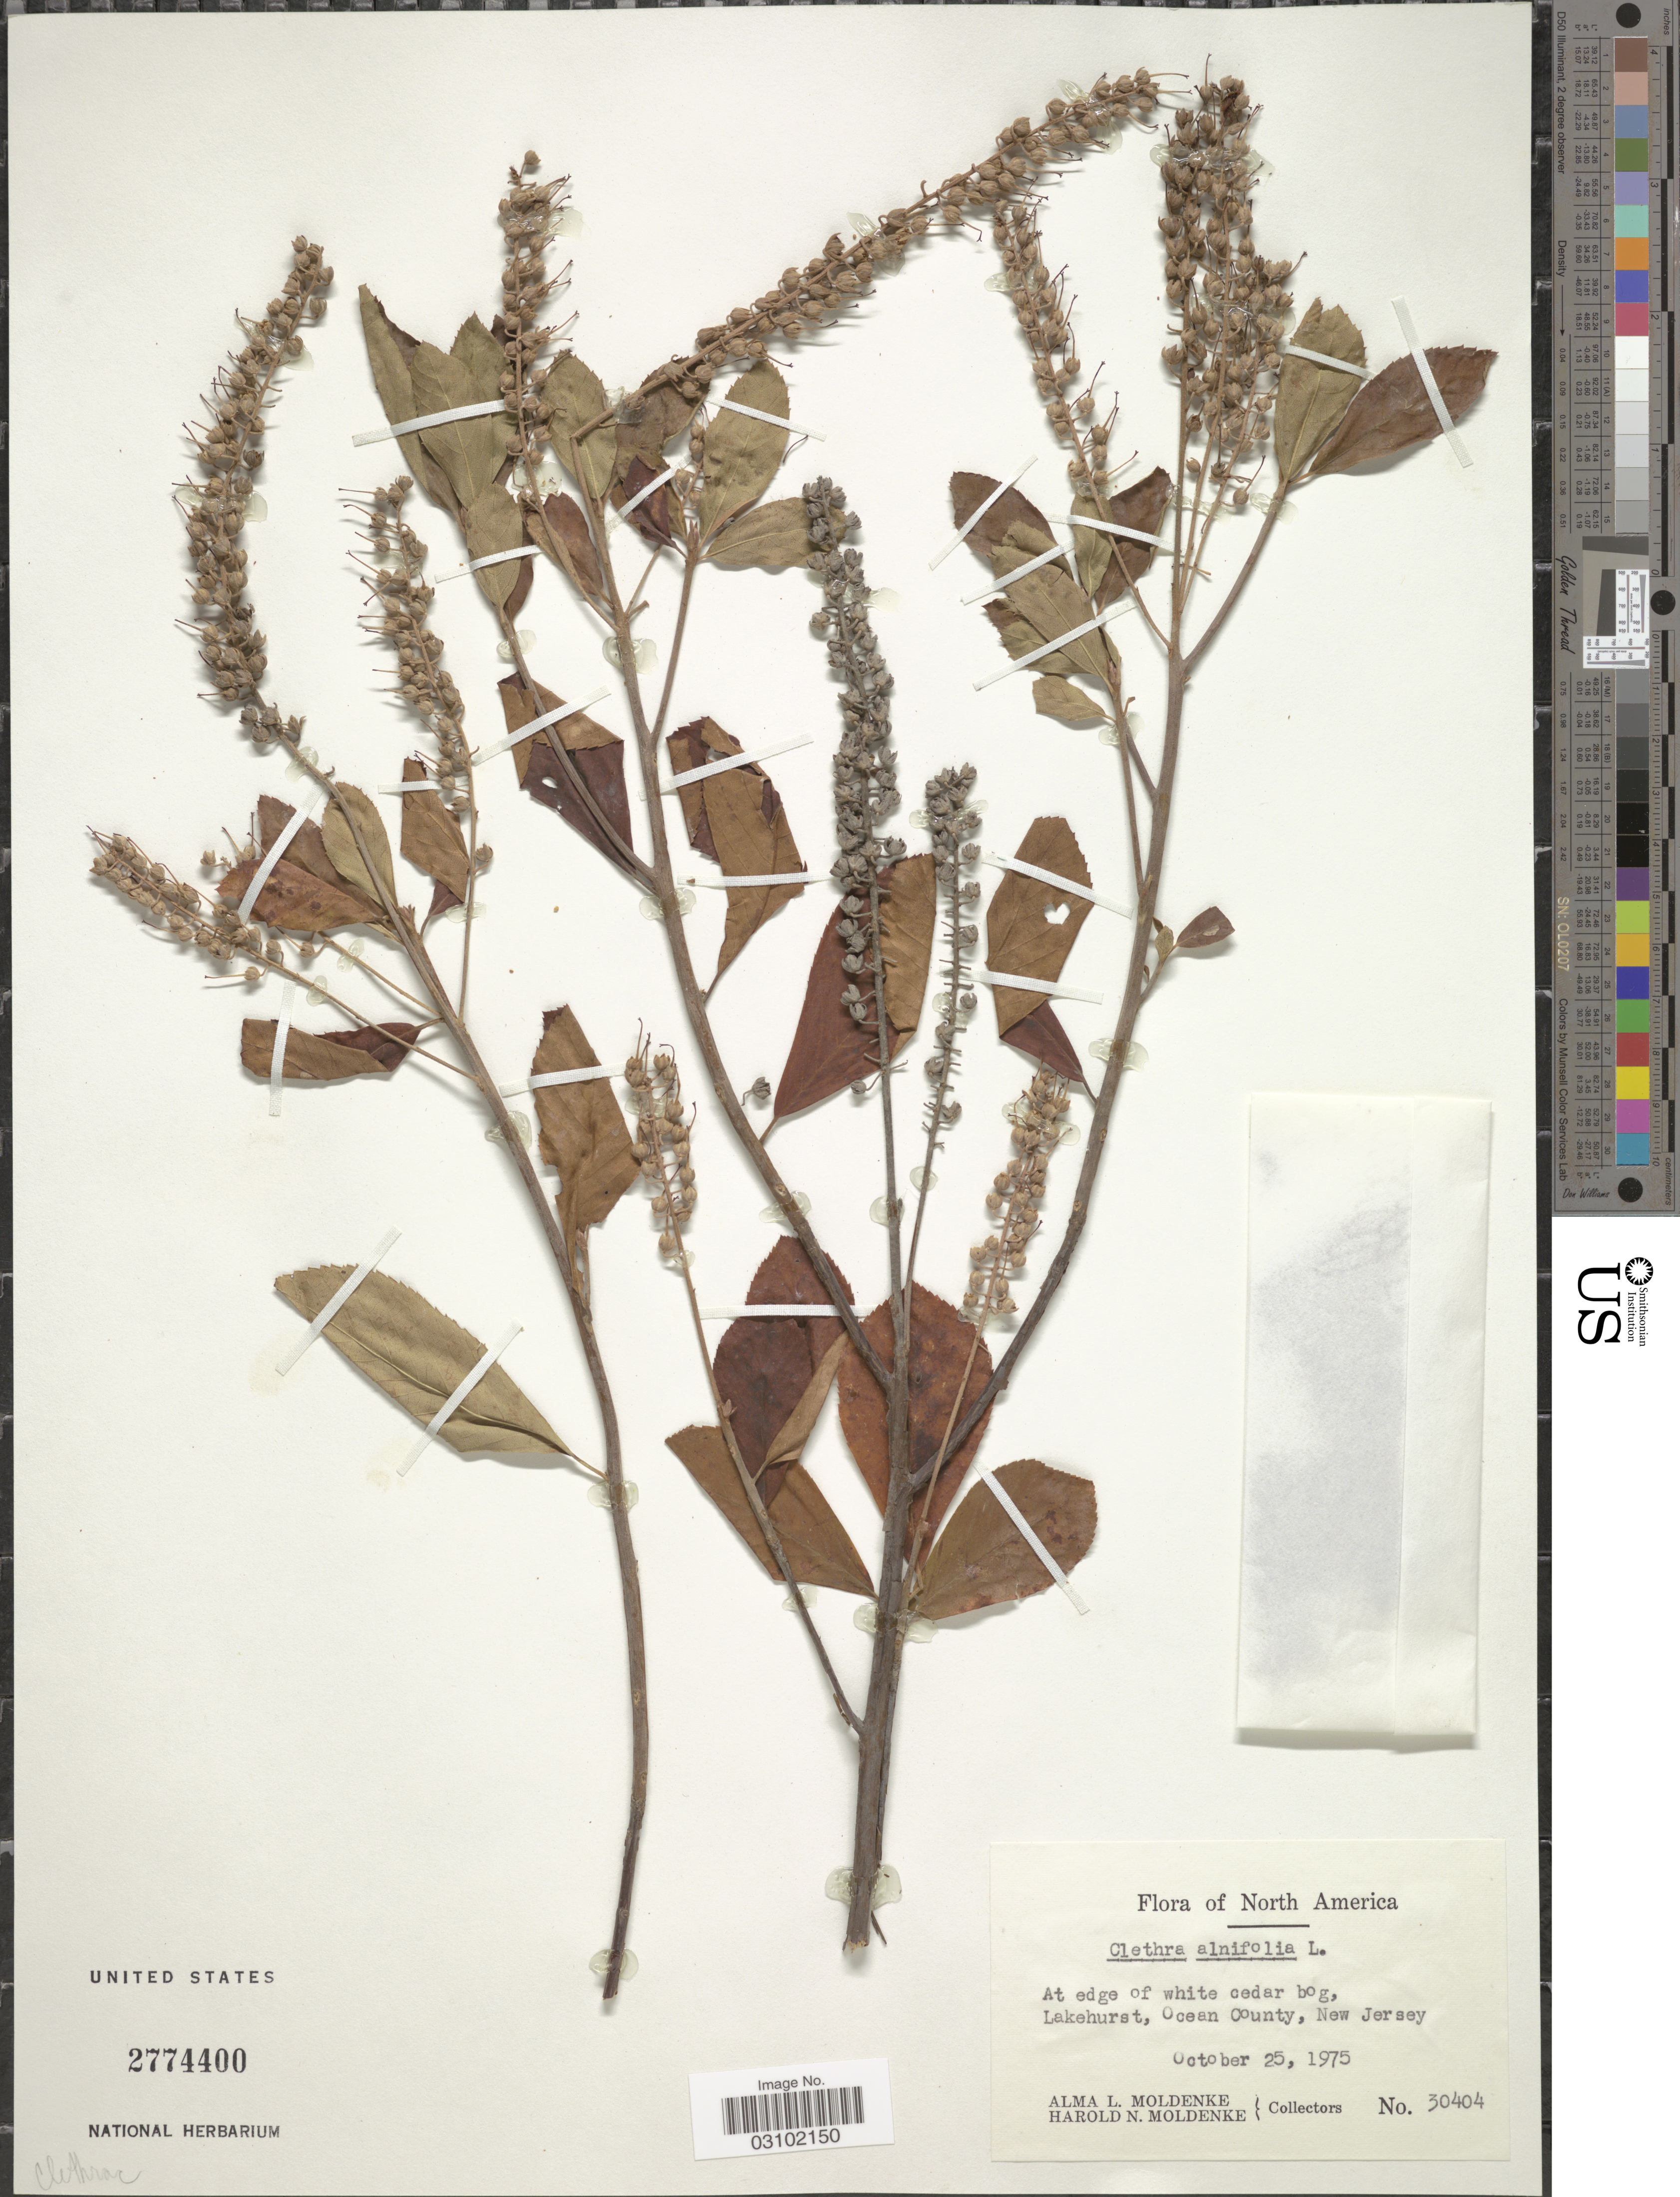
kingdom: Plantae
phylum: Tracheophyta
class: Magnoliopsida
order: Ericales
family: Clethraceae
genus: Clethra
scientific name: Clethra alnifolia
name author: L.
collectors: A. L. Moldenke & H. N. Moldenke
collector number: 30404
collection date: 1975-10-25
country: United States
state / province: New Jersey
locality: At edge of white cedar bog, Lakehurst, Ocean County.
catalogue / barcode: US 2774400